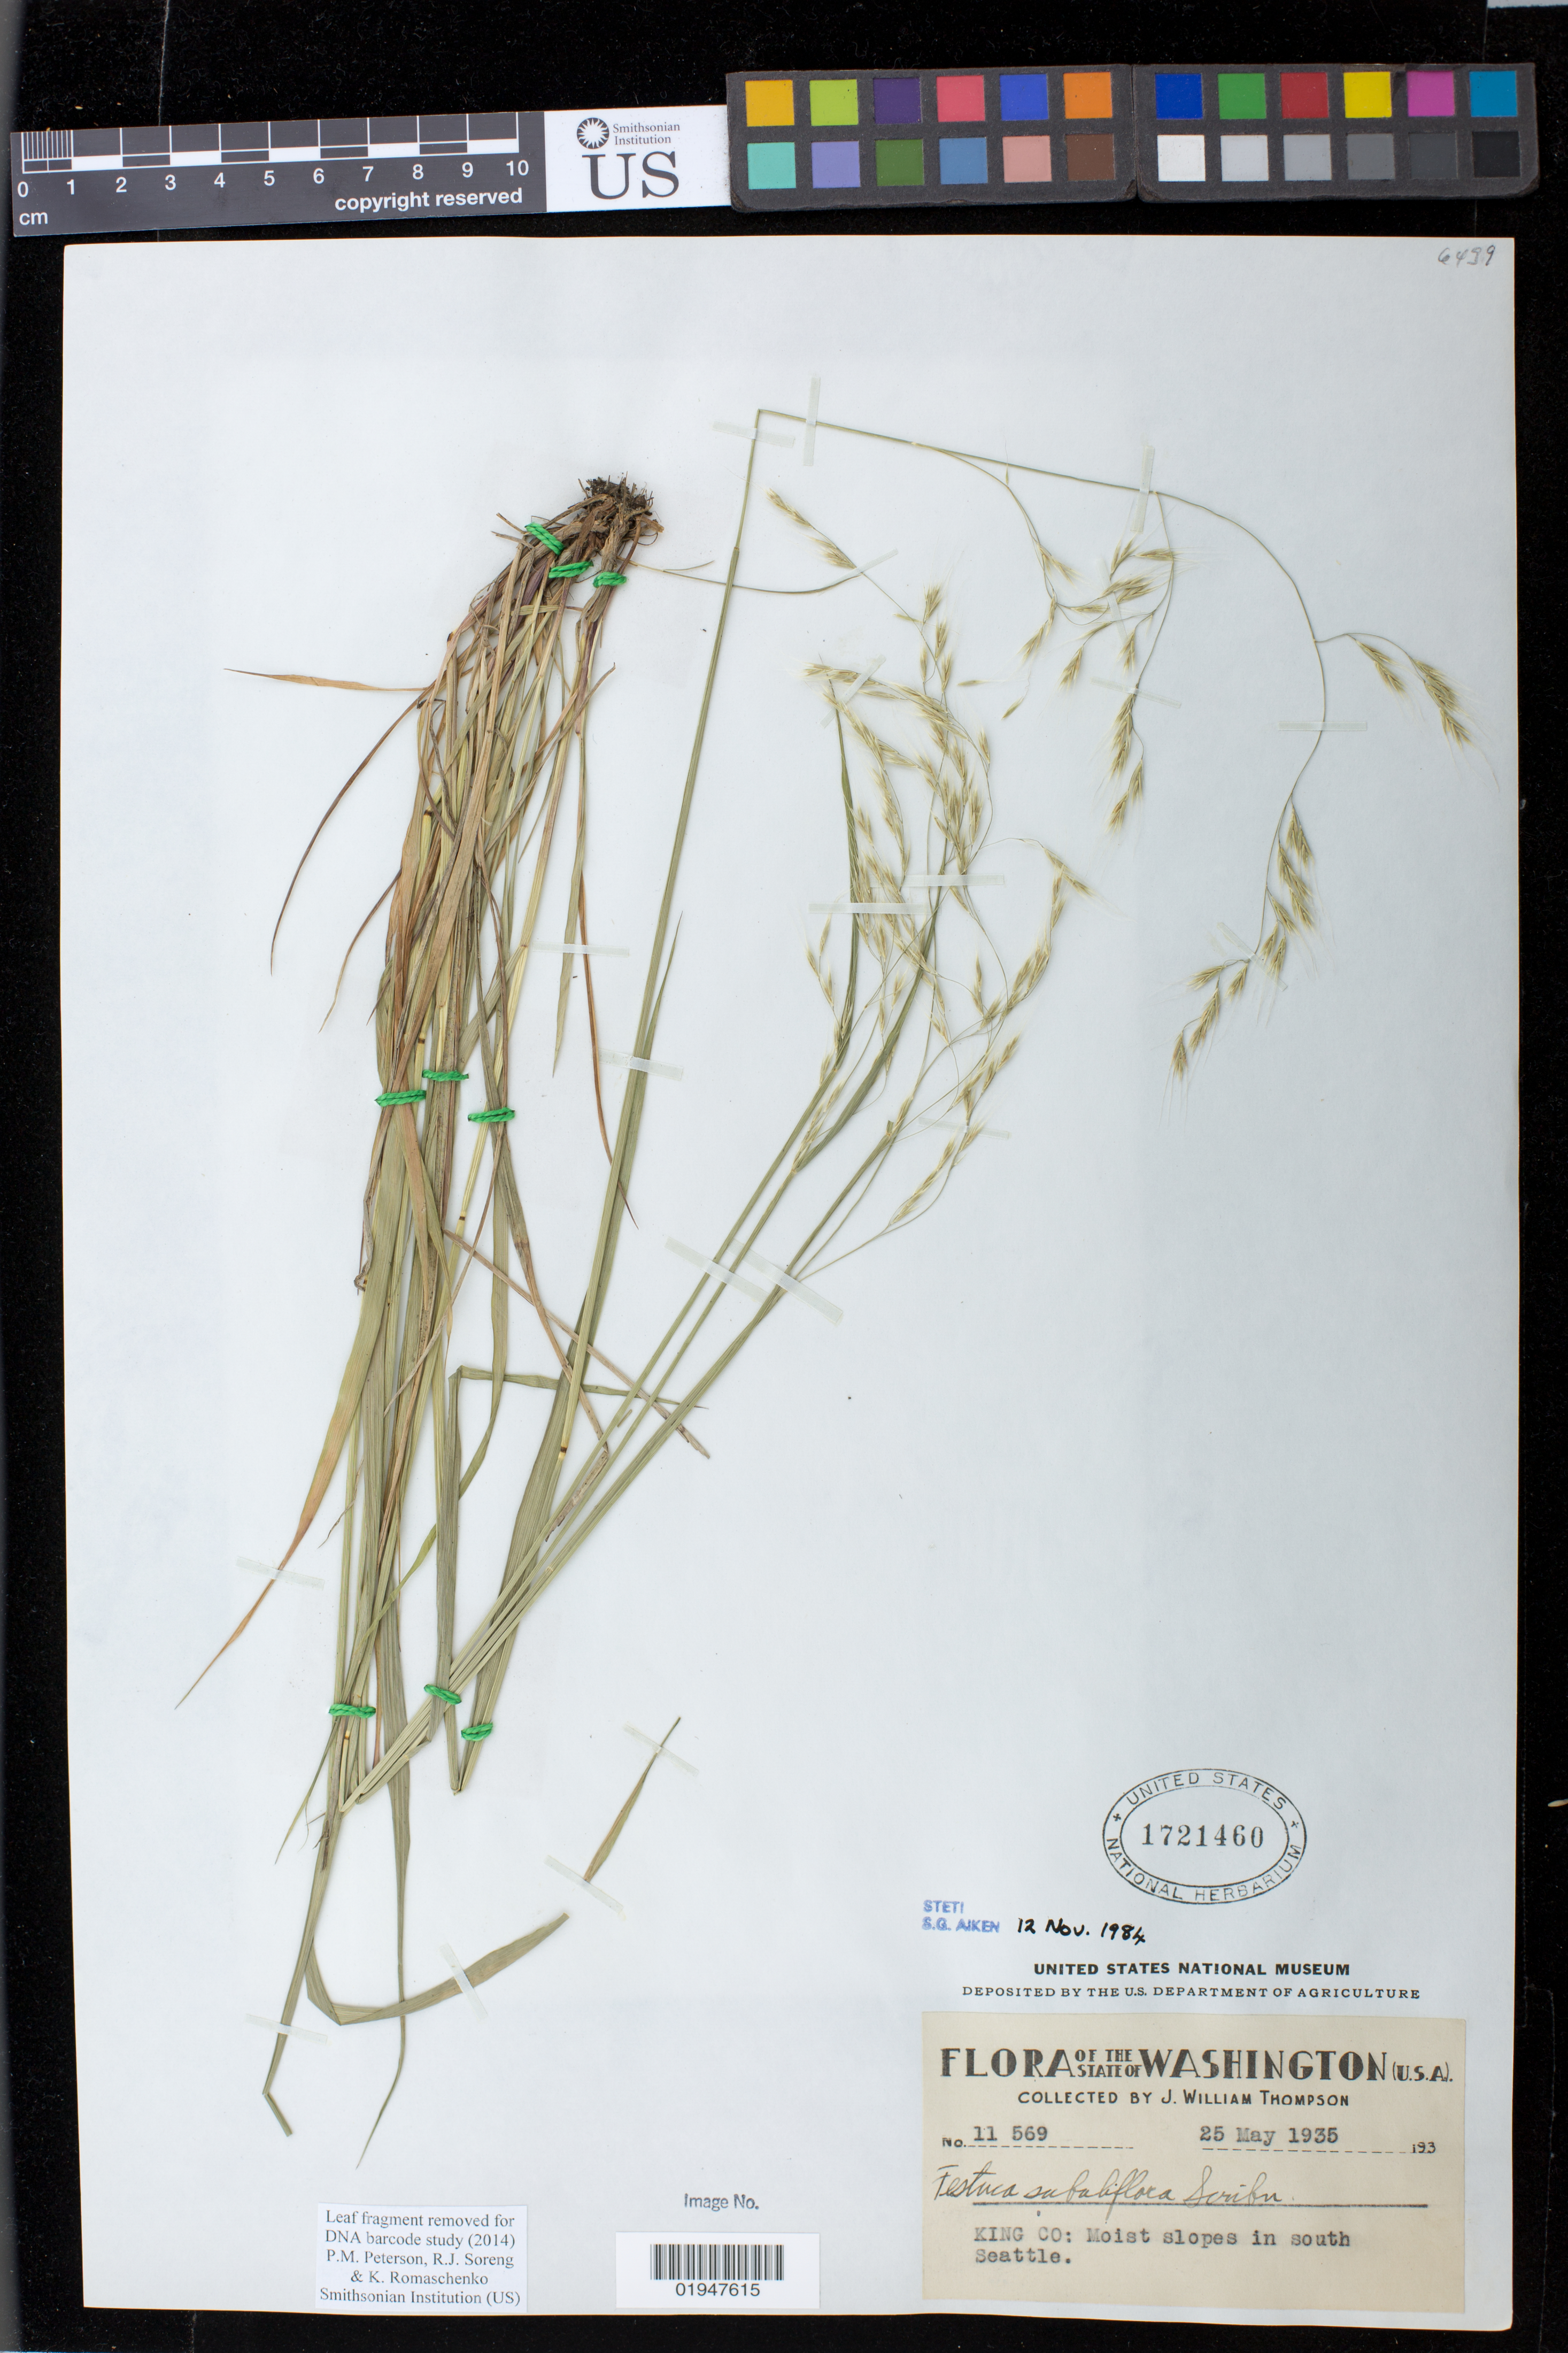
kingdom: Plantae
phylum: Tracheophyta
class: Liliopsida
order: Poales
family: Poaceae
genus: Festuca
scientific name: Festuca subuliflora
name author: Scribn. in Macoun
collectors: J. W. Thompson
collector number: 11569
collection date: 1935-05-25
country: United States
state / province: Washington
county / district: King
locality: south Seattle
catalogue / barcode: US 1721460